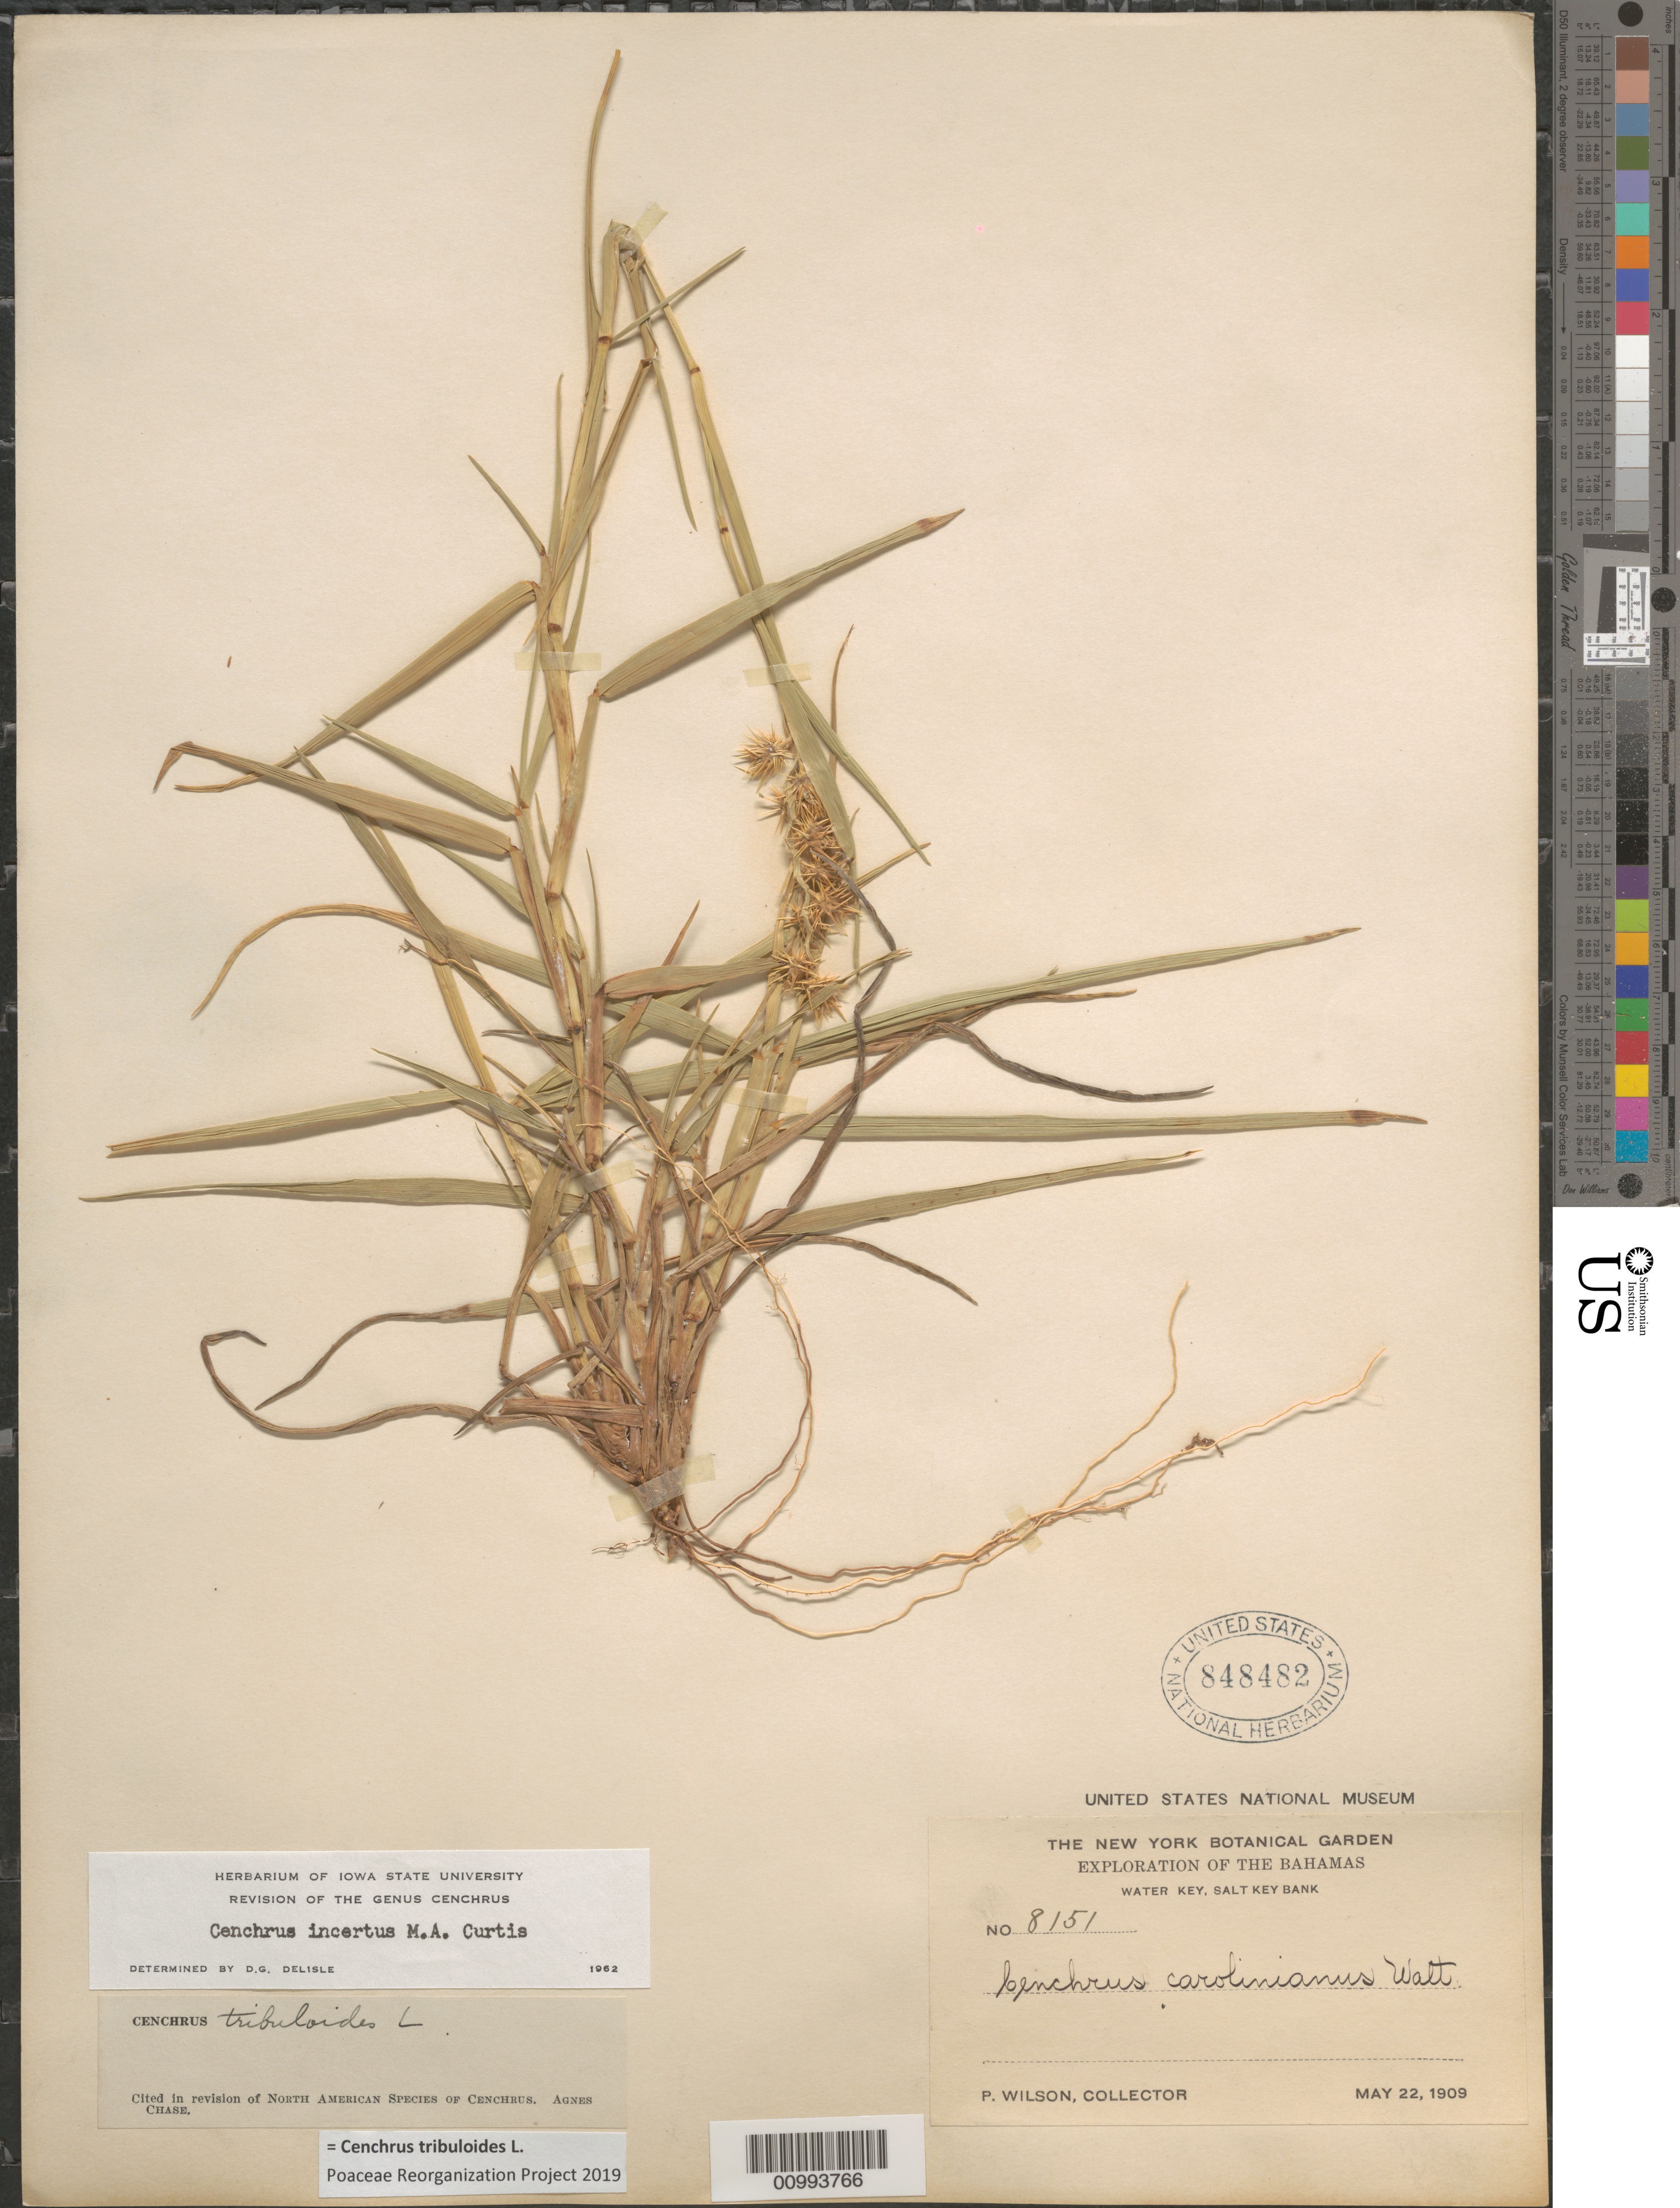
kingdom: Plantae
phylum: Tracheophyta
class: Liliopsida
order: Poales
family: Poaceae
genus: Cenchrus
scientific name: Cenchrus tribuloides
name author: L.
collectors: P. Wilson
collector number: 8151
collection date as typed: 22 May 1909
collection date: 1909-05-22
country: Bahamas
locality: Water Key, Salt Key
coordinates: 0 N, 0 E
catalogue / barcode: US 848482